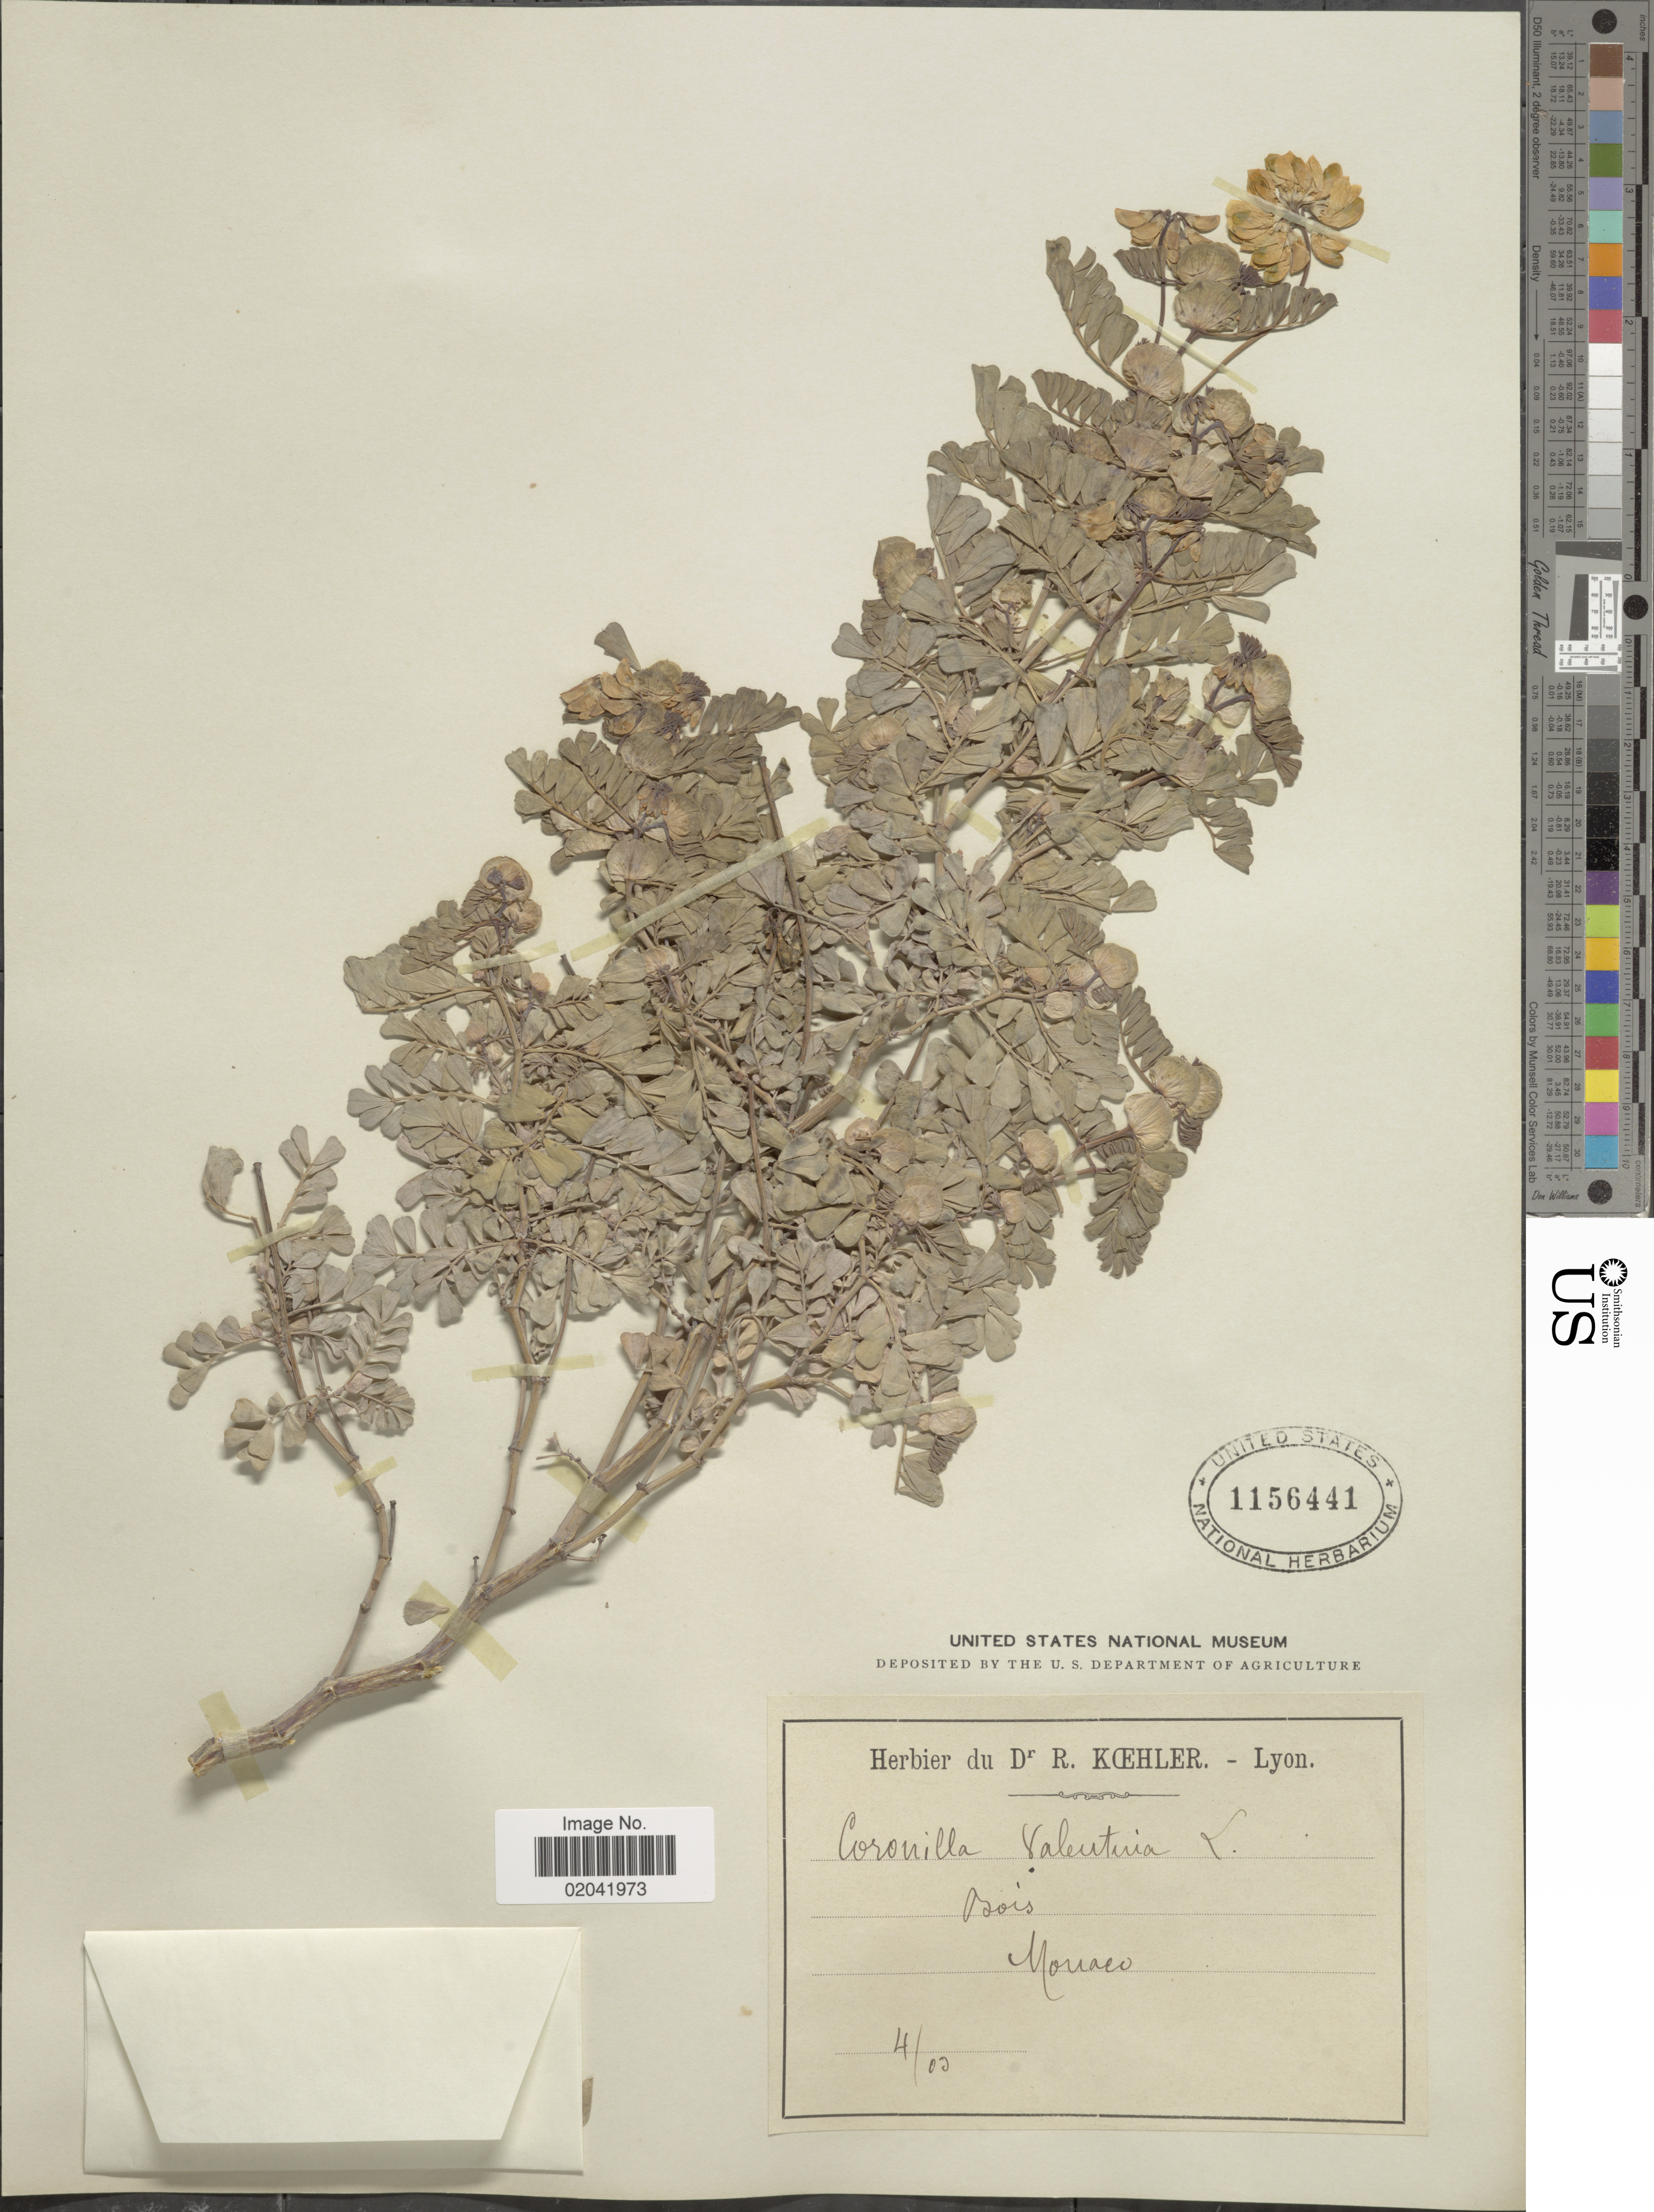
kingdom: Plantae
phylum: Tracheophyta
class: Magnoliopsida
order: Fabales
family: Fabaceae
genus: Coronilla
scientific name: Coronilla valentina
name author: L.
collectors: ex herb. Dr. R. Kechler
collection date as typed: Transcribed d/m/y: /4/3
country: Monaco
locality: Bois, Monaco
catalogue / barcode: US 1156441